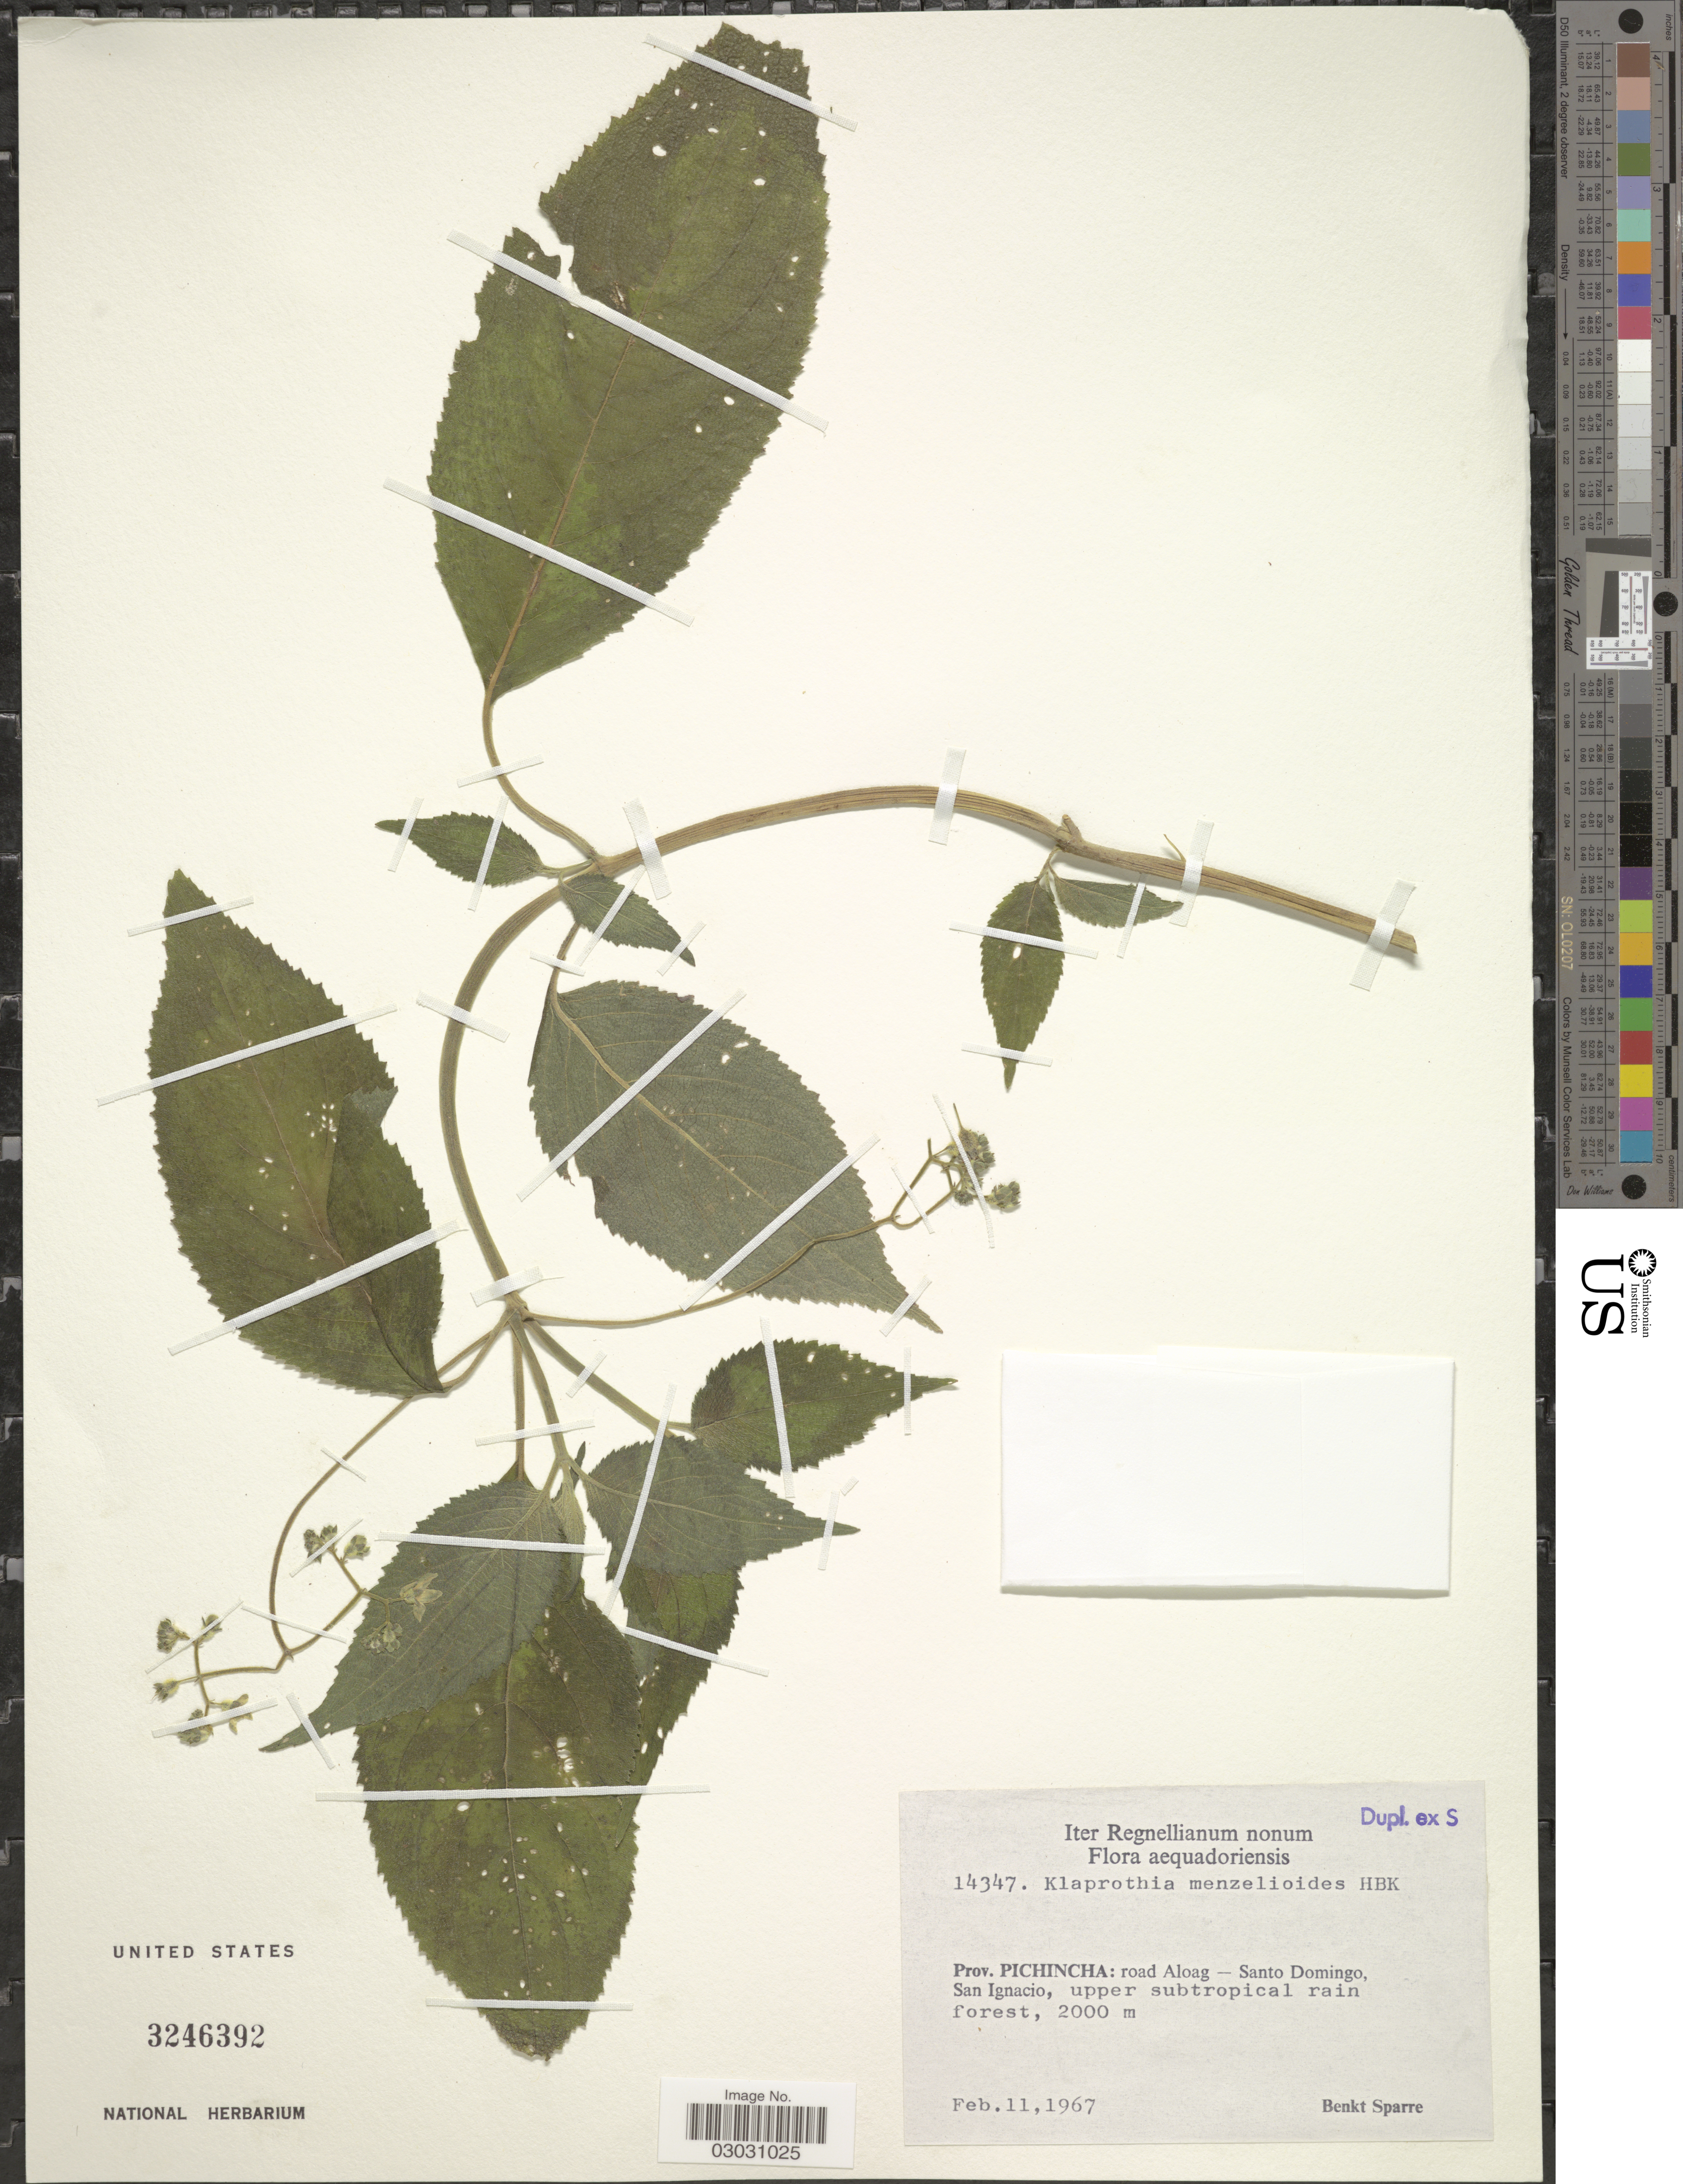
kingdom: Plantae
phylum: Tracheophyta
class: Magnoliopsida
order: Cornales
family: Loasaceae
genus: Klaprothia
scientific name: Klaprothia mentzelioides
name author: Kunth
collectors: B. Sparre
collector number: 14347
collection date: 1967-02-11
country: Ecuador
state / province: Pichincha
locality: Road Aloag - Santo Domingo, San Ignacio, upper subtropical rain forest.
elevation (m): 2000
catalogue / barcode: US 3246392